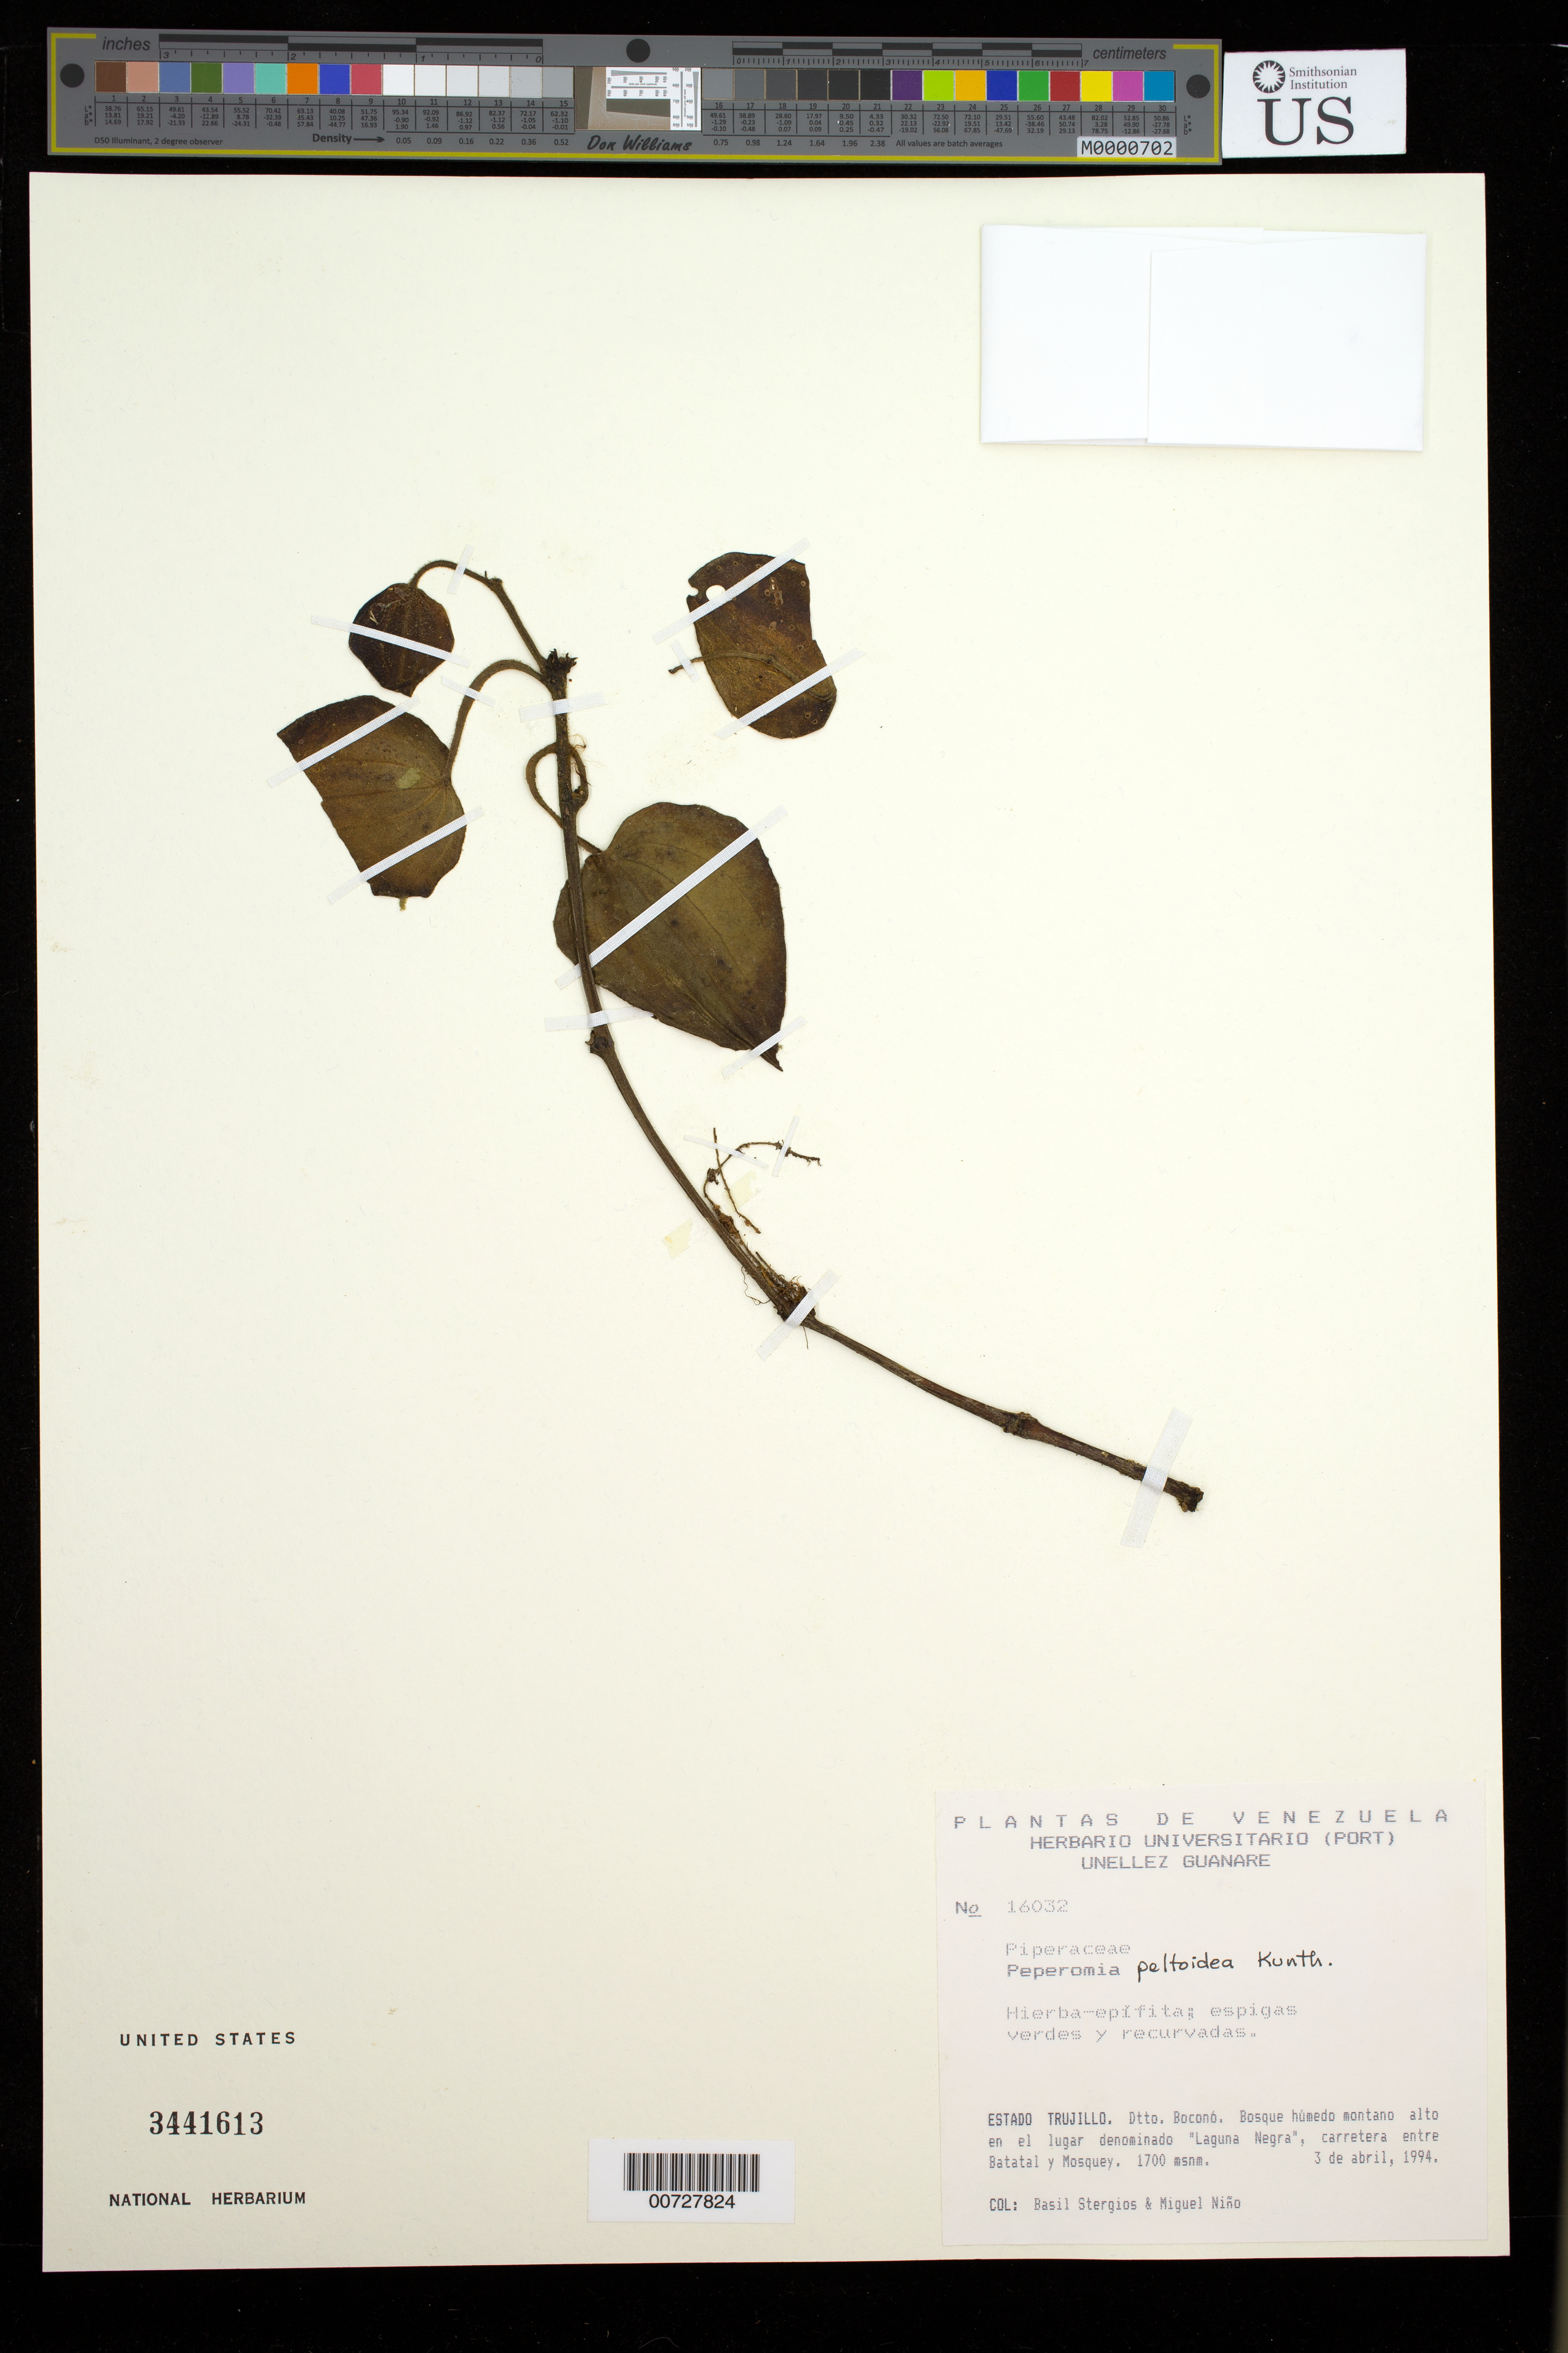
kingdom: Plantae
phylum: Tracheophyta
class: Magnoliopsida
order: Piperales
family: Piperaceae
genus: Peperomia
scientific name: Peperomia peltoidea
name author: Kunth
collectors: B. G. Stergios & S. M. Niño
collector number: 16032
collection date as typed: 03 Apr 1994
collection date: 1994-04-03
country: Venezuela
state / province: Trujillo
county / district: Boconó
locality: Laguna Negra, carretera entre Batatal y Mosquey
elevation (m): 1700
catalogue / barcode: US 3441613